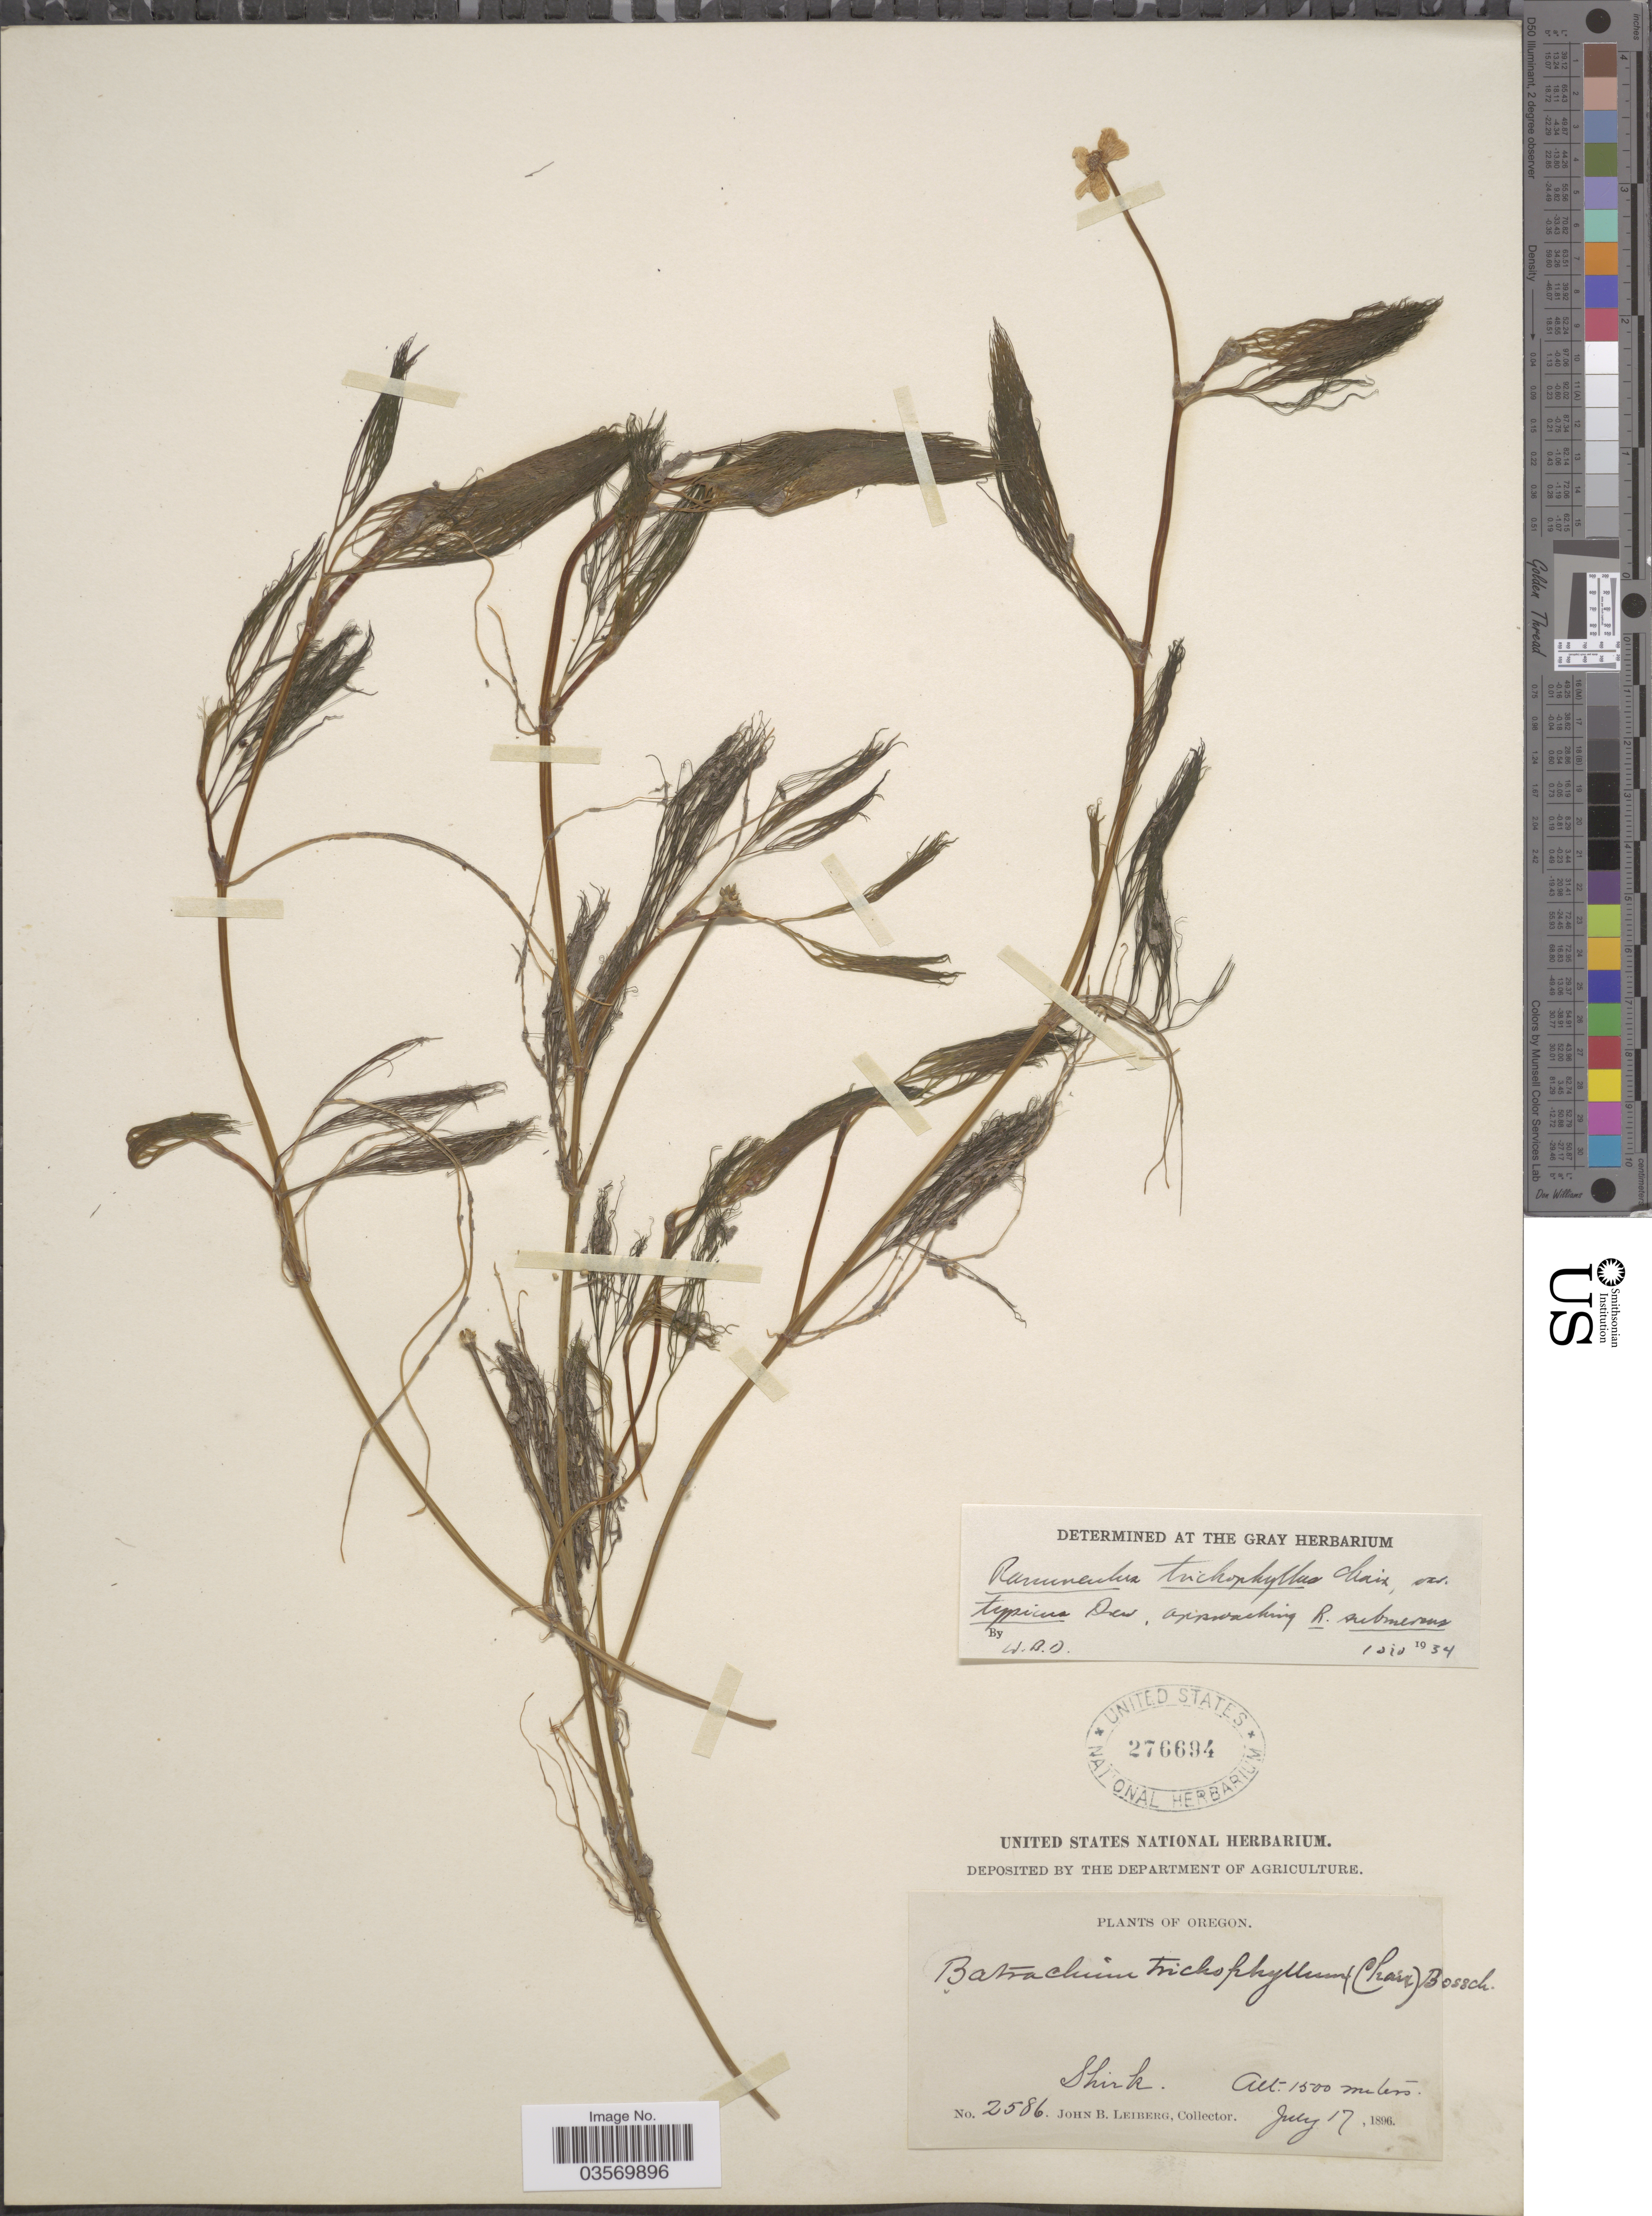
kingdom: Plantae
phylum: Tracheophyta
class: Magnoliopsida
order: Ranunculales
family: Ranunculaceae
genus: Ranunculus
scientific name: Ranunculus trichophyllus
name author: Chaix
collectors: J. B. Leiberg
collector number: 2586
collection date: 1896-07-17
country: United States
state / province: Oregon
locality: Shirk.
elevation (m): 1500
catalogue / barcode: US 276694